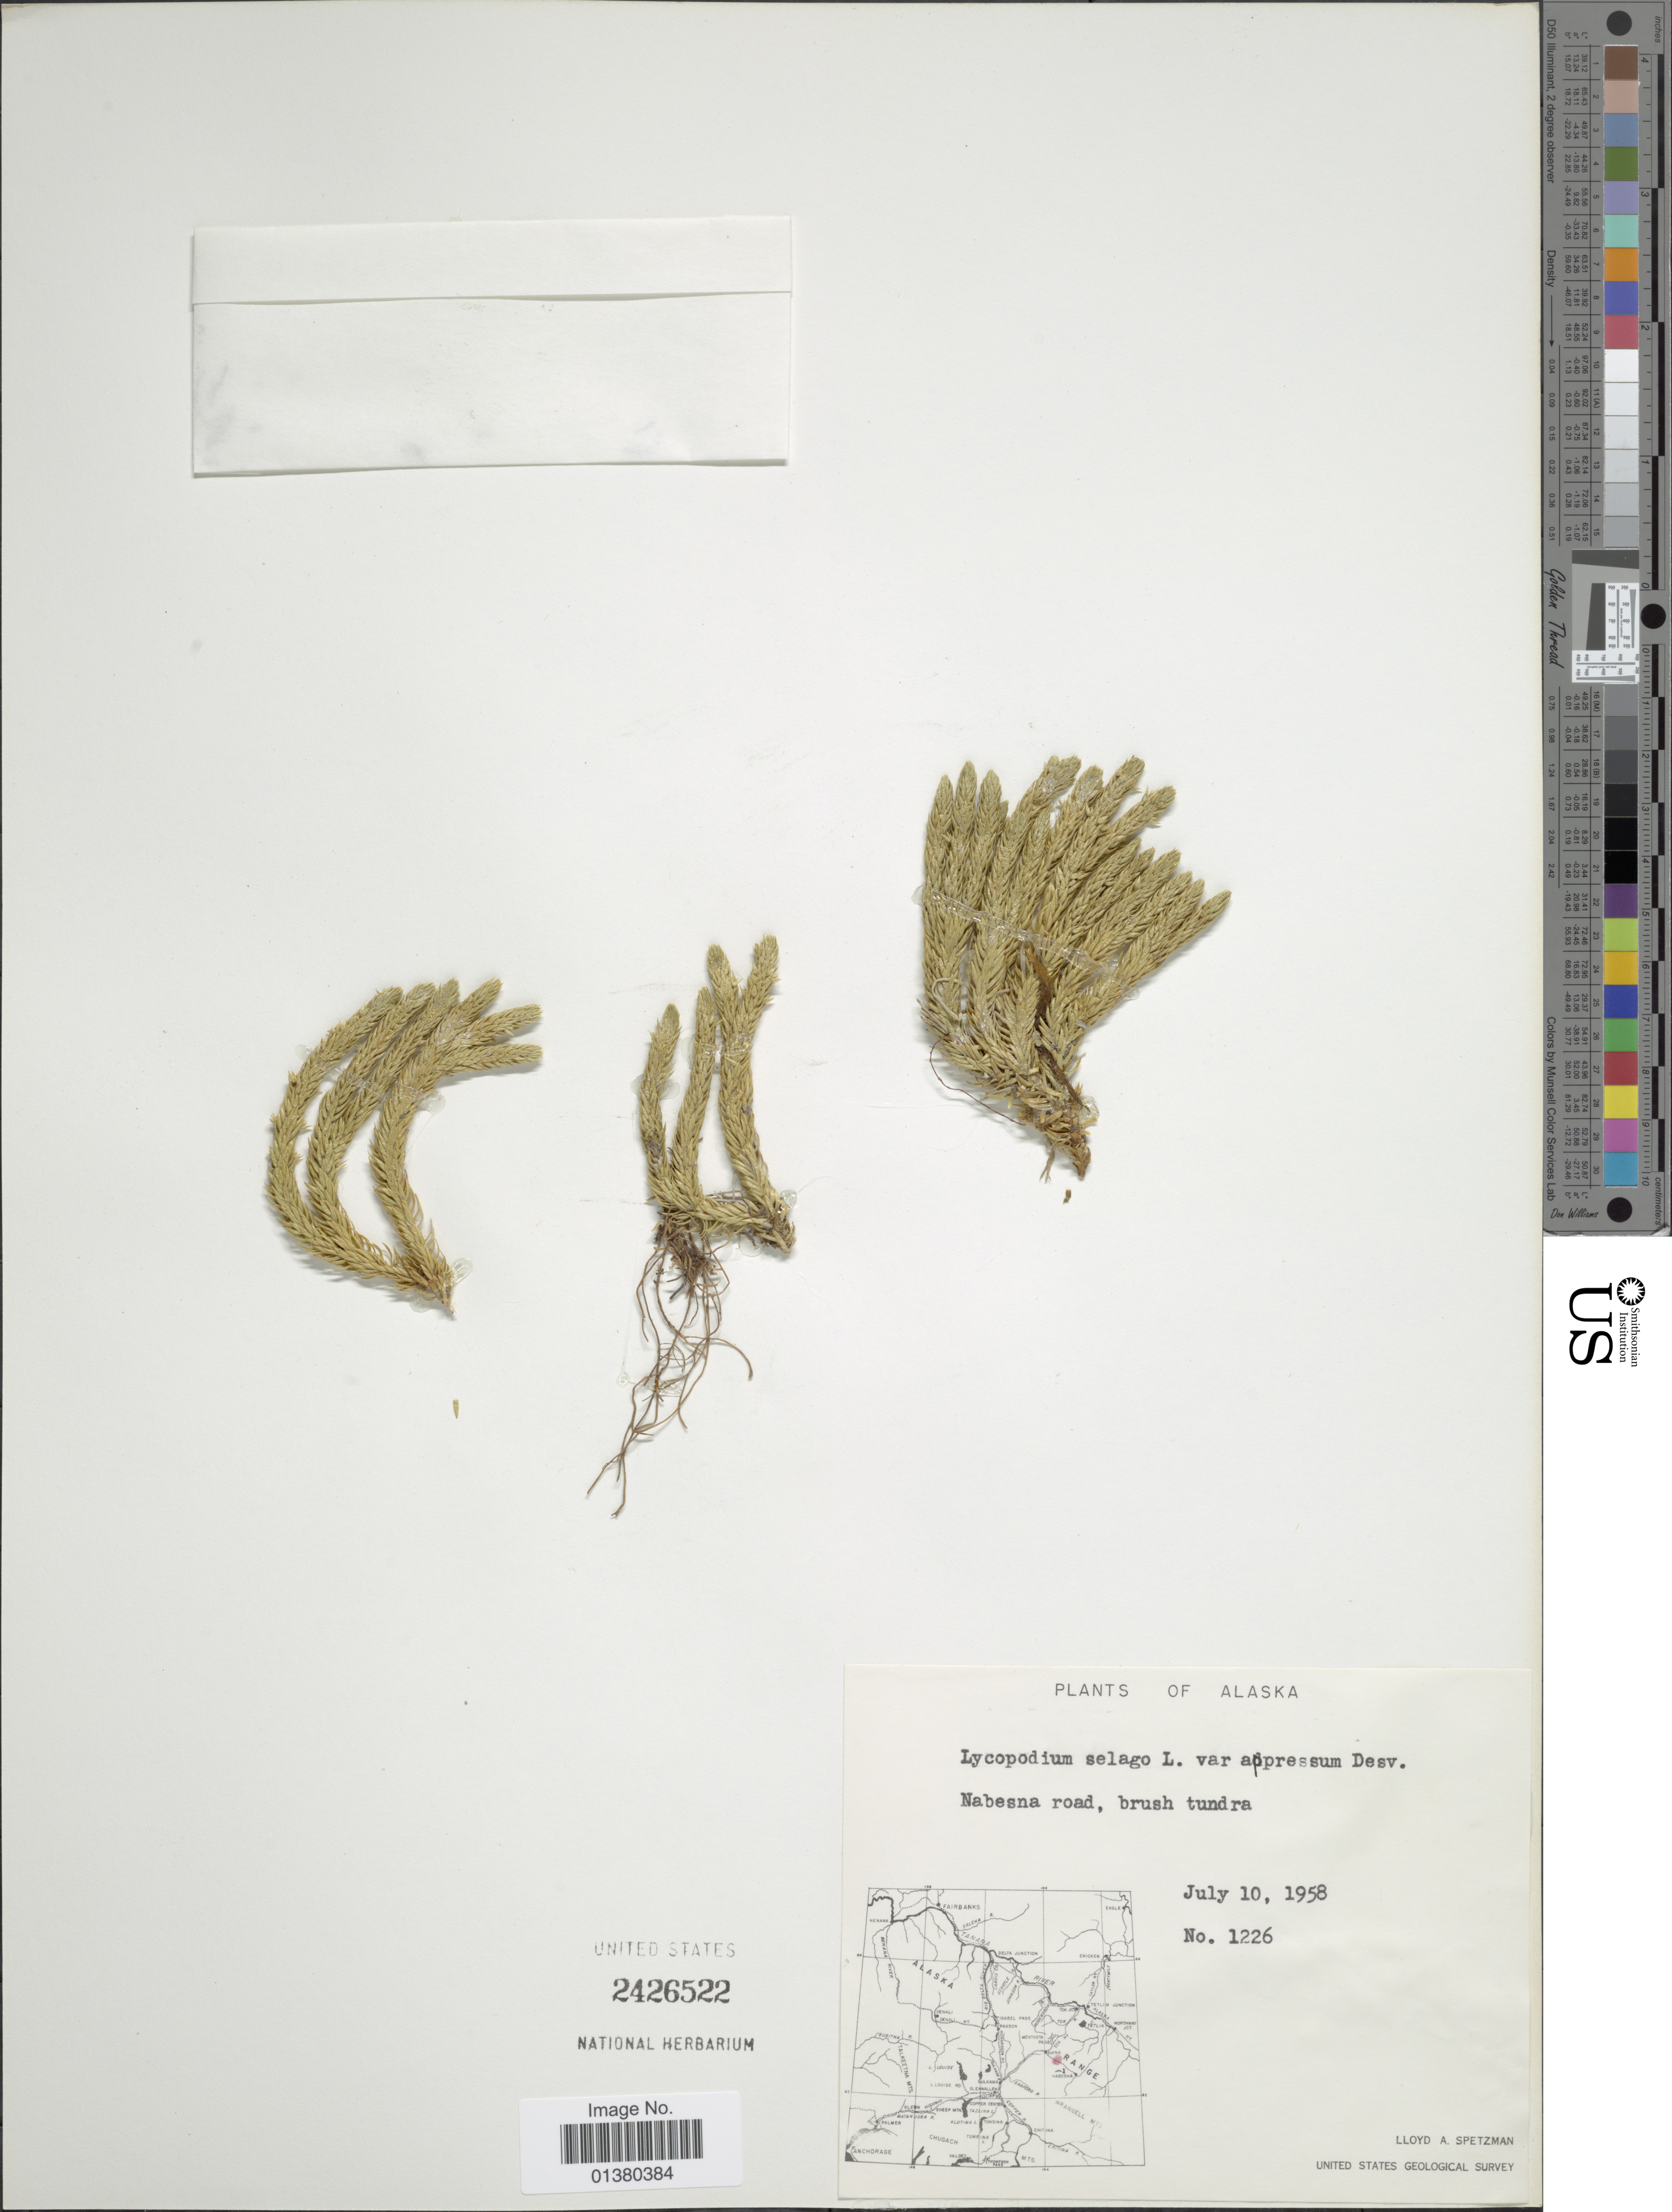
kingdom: Plantae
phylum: Tracheophyta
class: Lycopodiopsida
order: Lycopodiales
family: Lycopodiaceae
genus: Huperzia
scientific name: Huperzia selago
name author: (L.) Bernh. ex Schrank & Mart.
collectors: L. Spetzman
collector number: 1226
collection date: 1958-07-10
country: United States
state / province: Alaska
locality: Nabesna road, brush tundra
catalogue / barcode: US 2426522